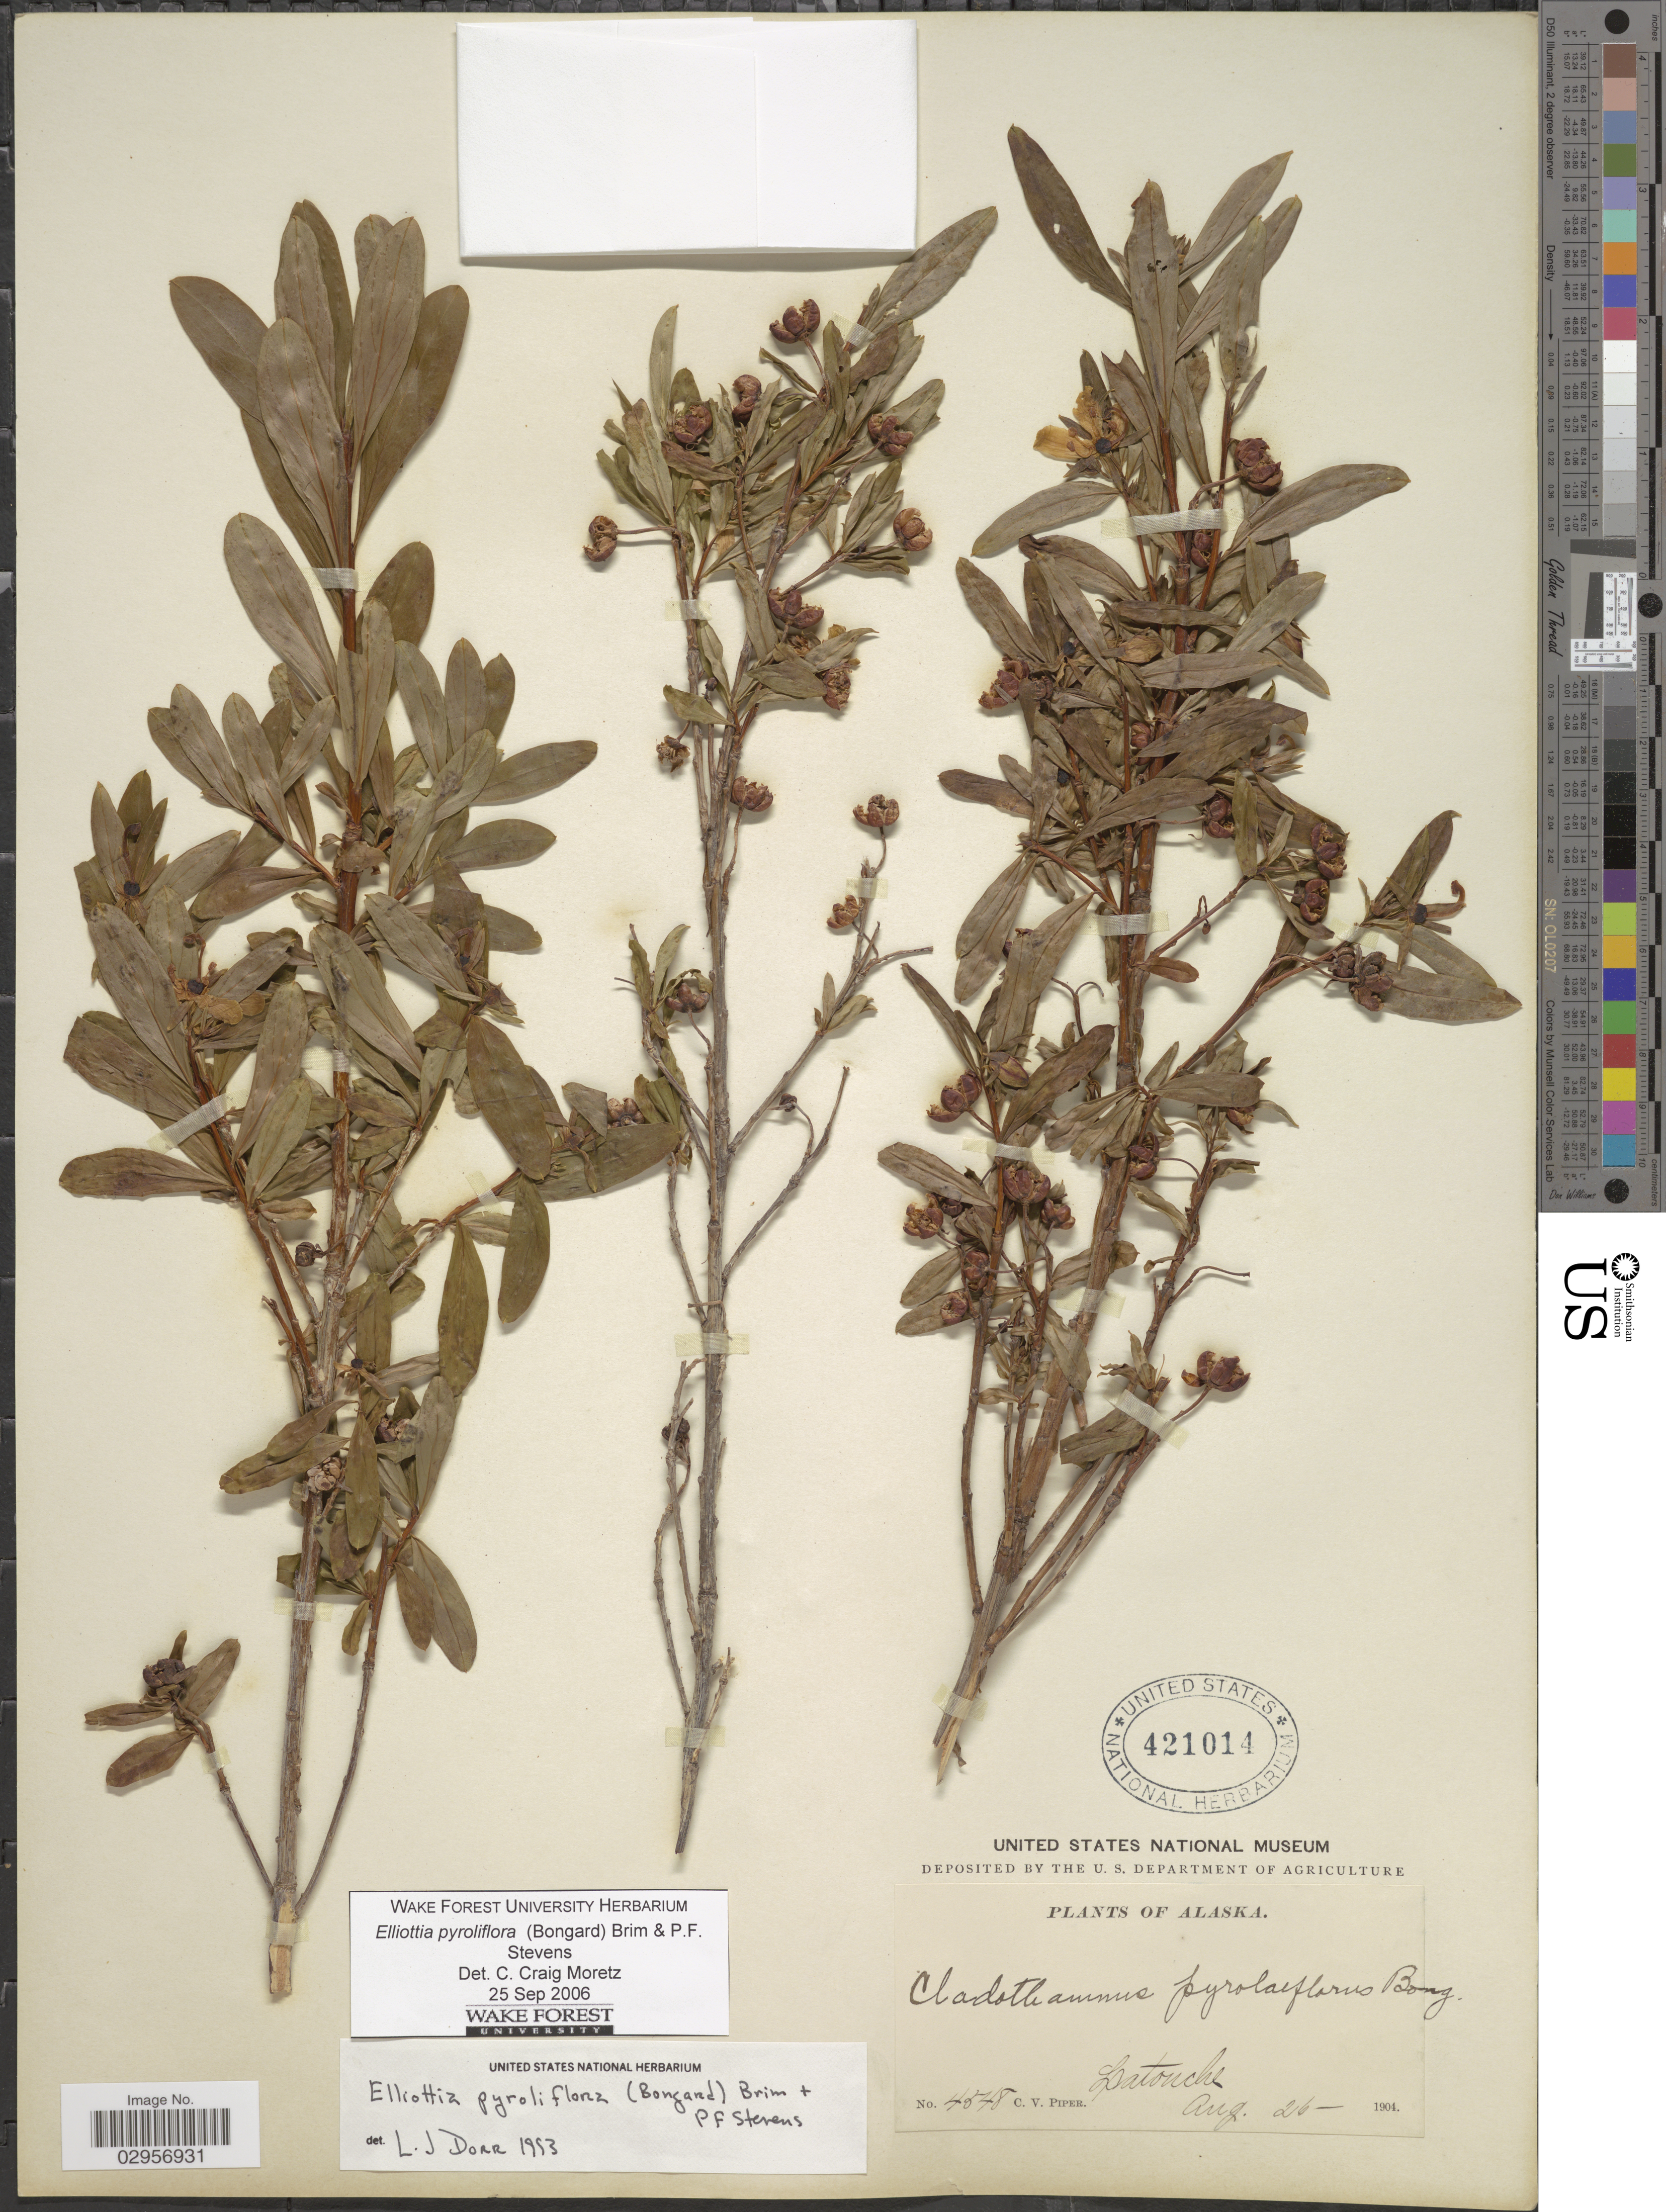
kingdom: Plantae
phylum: Tracheophyta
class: Magnoliopsida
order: Ericales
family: Ericaceae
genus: Elliottia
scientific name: Elliottia pyroliflora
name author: (Bong.) P.F. Stevens & Brim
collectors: C. V. Piper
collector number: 4548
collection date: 1904-08-26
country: United States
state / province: Alaska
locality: Latouche.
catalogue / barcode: US 421014